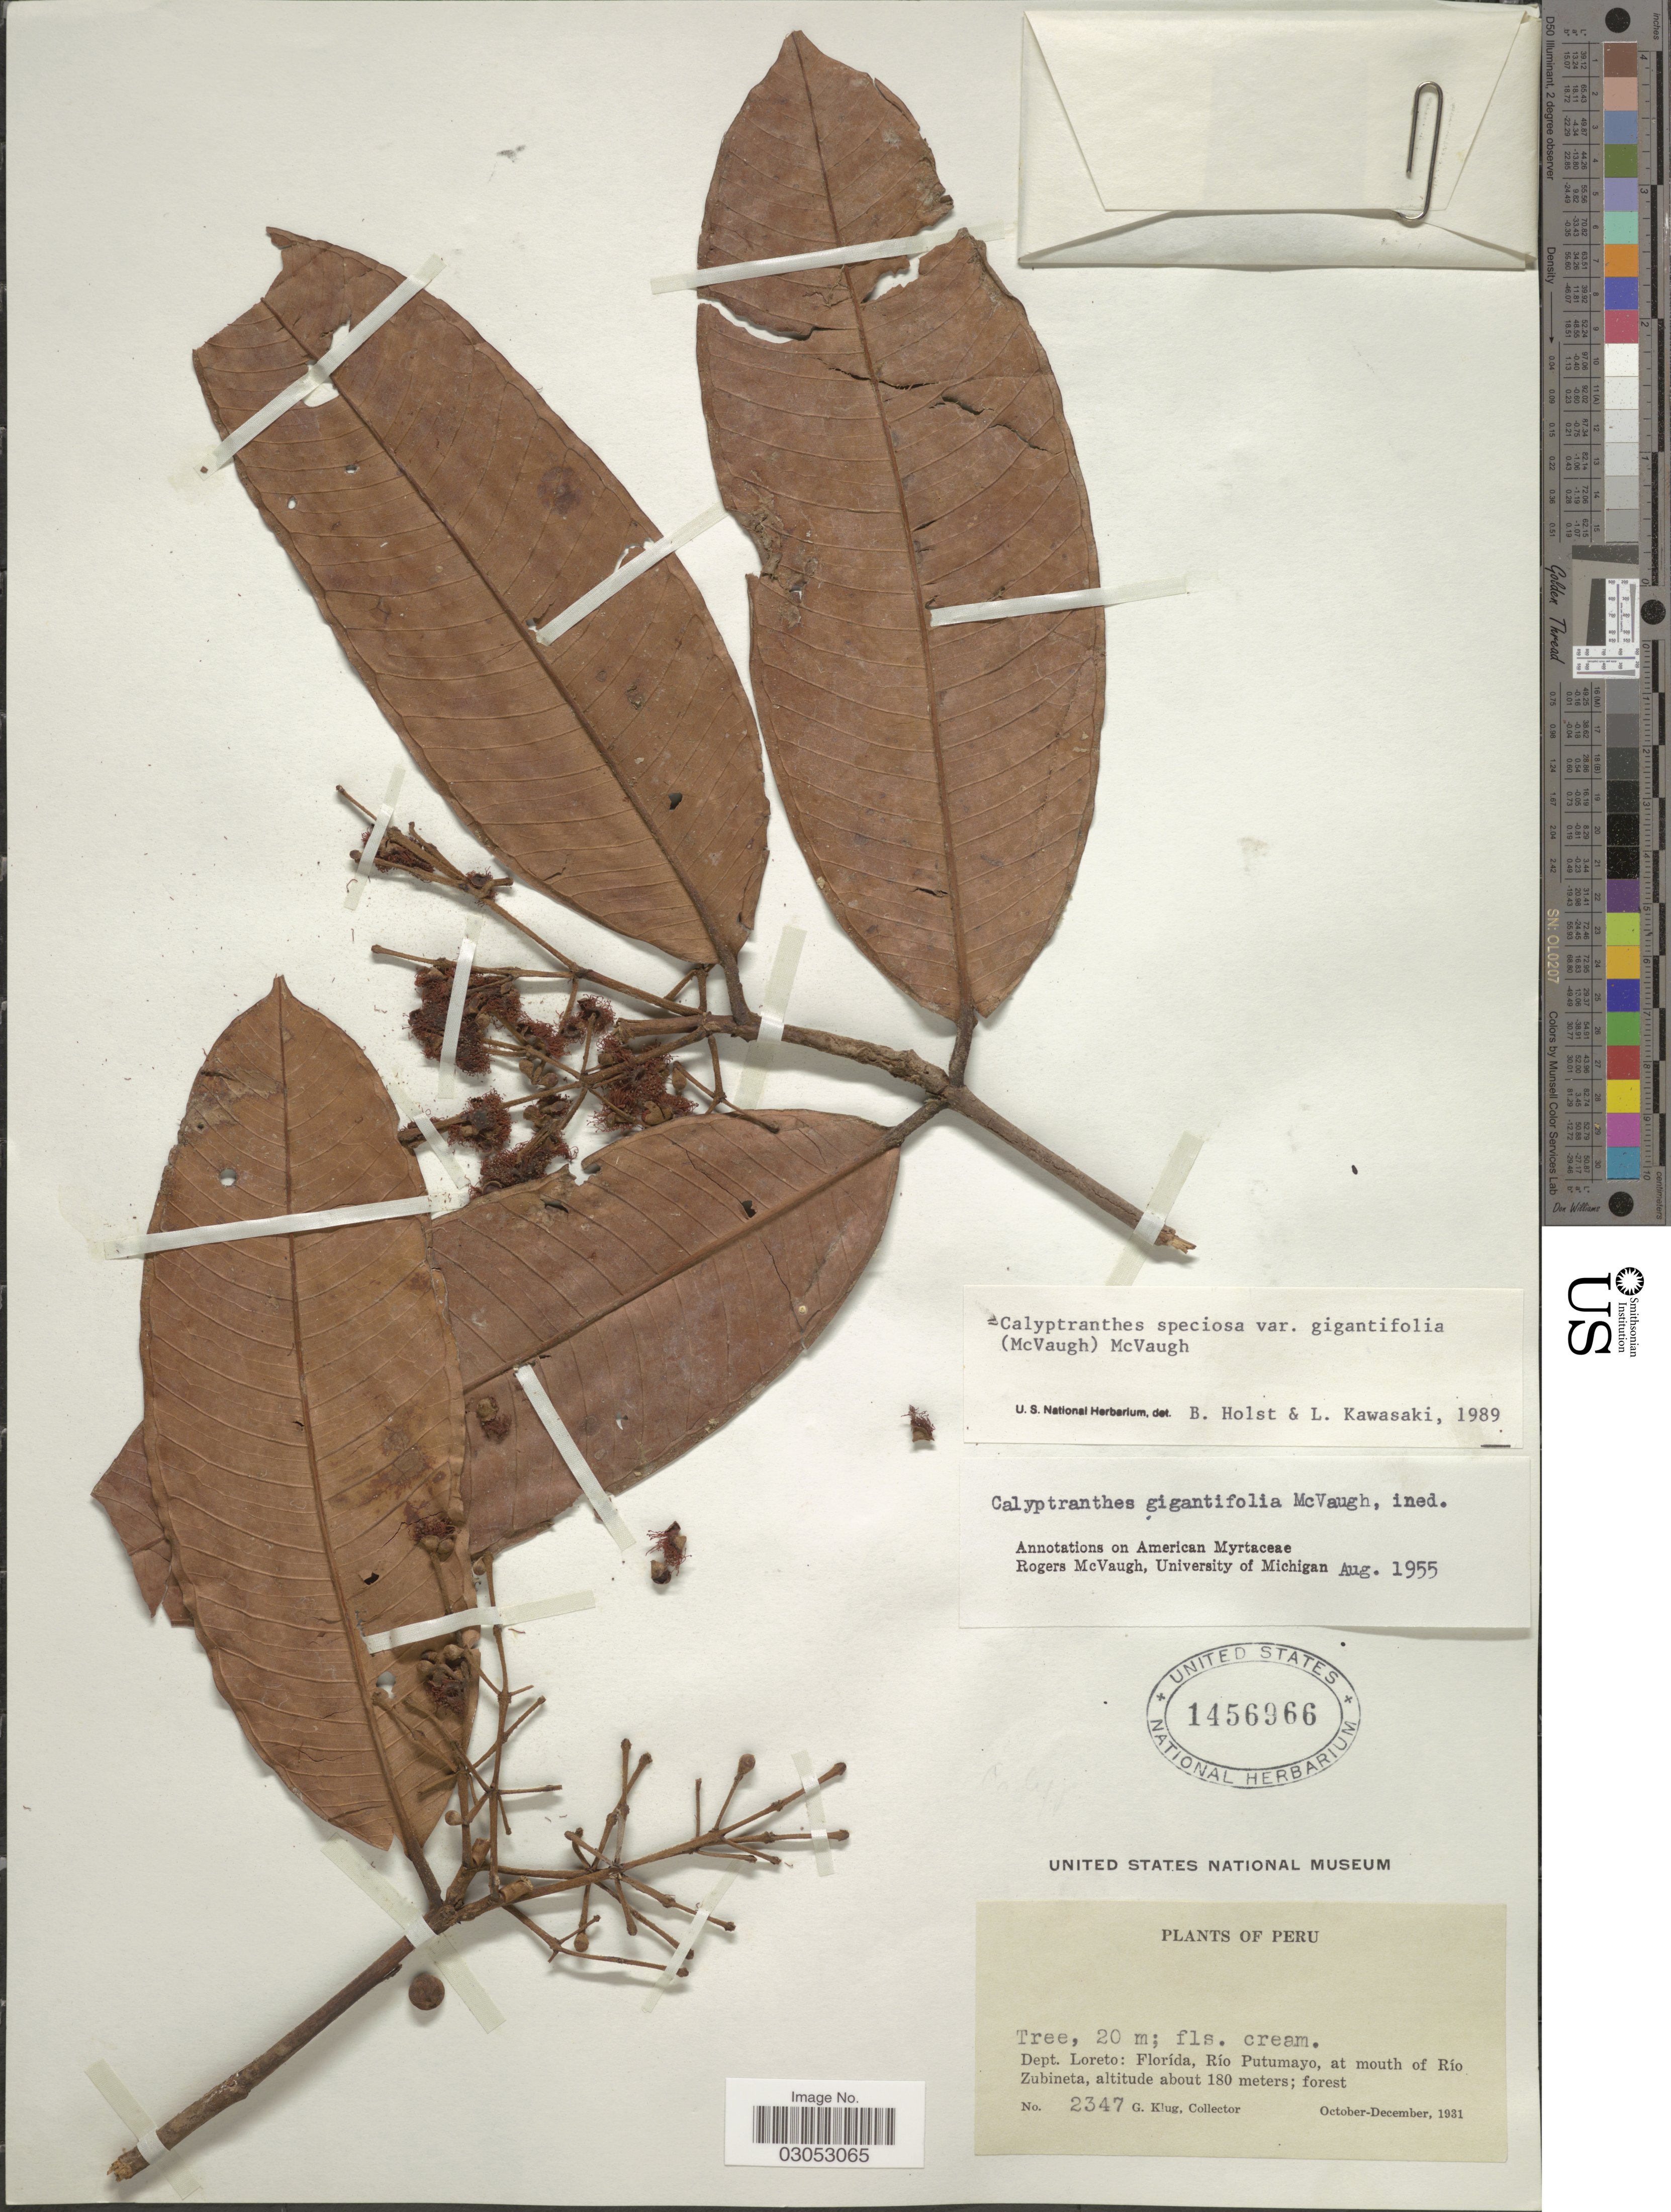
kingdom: Plantae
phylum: Tracheophyta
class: Magnoliopsida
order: Myrtales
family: Myrtaceae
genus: Myrcia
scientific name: Myrcia neospeciosa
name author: A.R. Lourenço & E. Lucas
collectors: G. Klug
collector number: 2347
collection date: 1931-10/1931-12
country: Peru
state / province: Loreto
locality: Dept. Loreto: Florída, Río Putumayo at mouth of Río Zubineta.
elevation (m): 180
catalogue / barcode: US 1456966